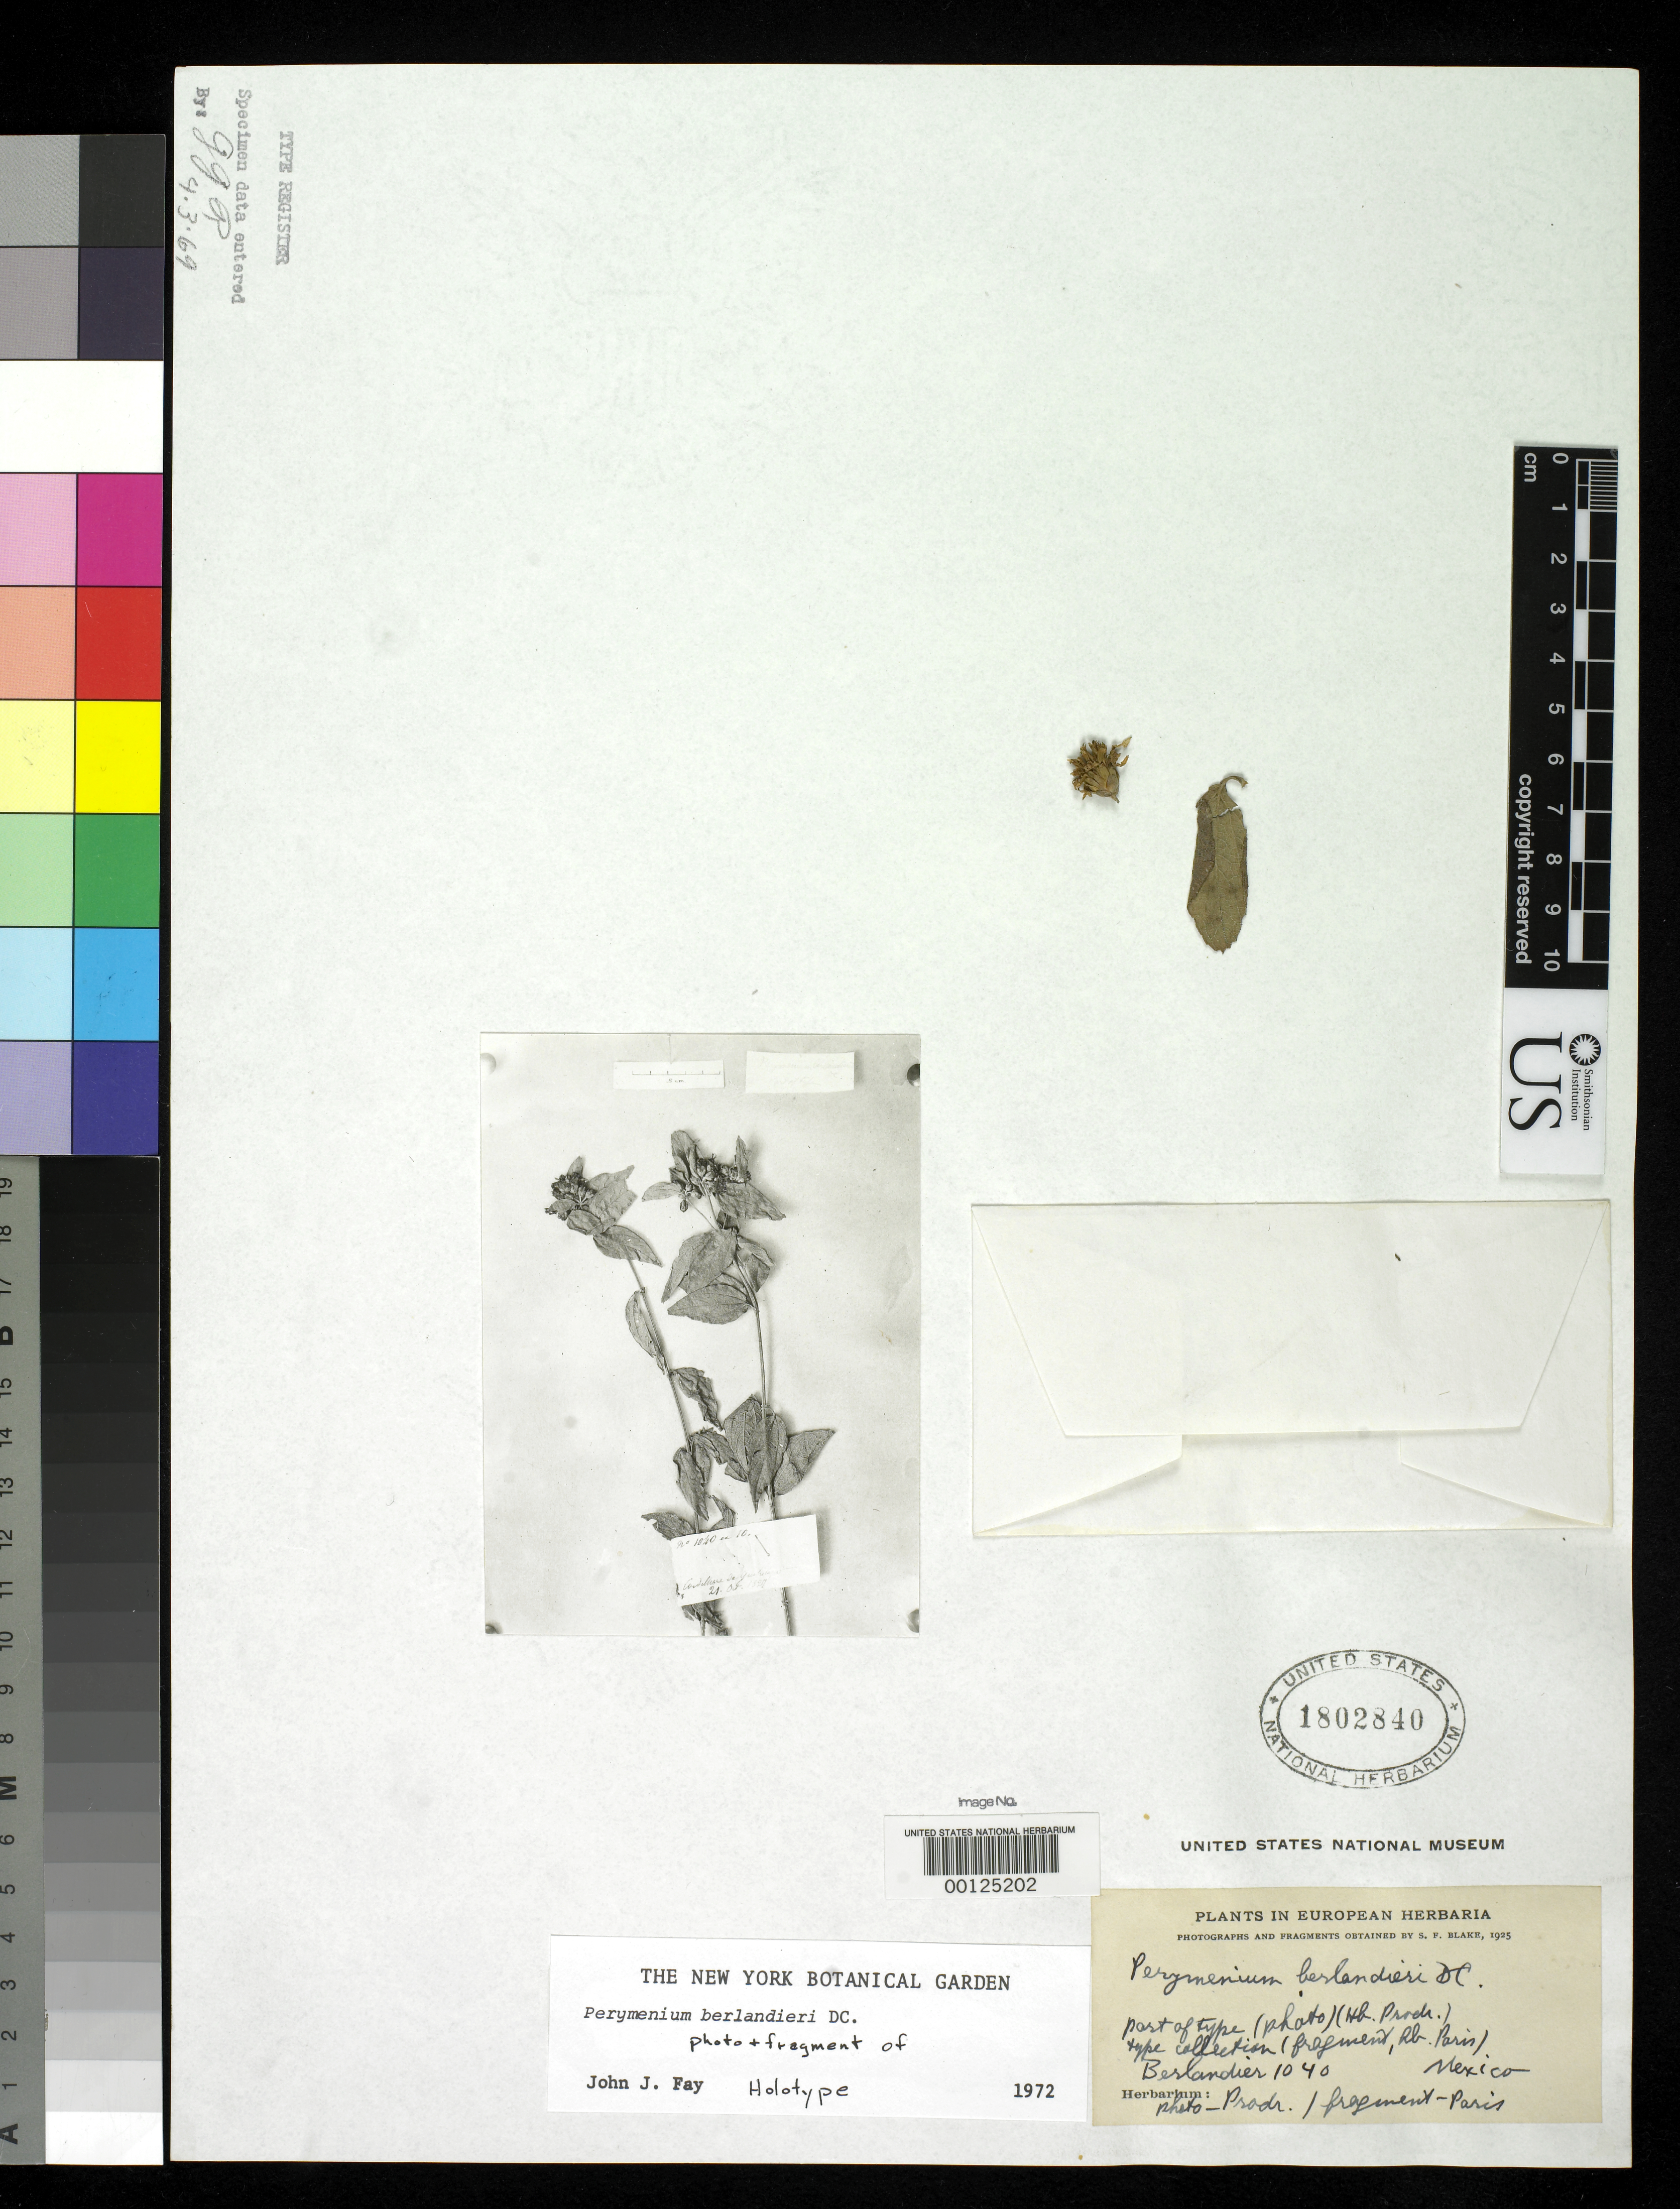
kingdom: Plantae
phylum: Tracheophyta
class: Magnoliopsida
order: Asterales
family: Asteraceae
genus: Perymenium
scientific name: Perymenium berlandieri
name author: DC.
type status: Type Fragment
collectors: J. L. Berlandier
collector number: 1040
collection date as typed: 21 Oct 1827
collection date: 1827-10-21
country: Mexico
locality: E of Monserrat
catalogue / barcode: US 1802840